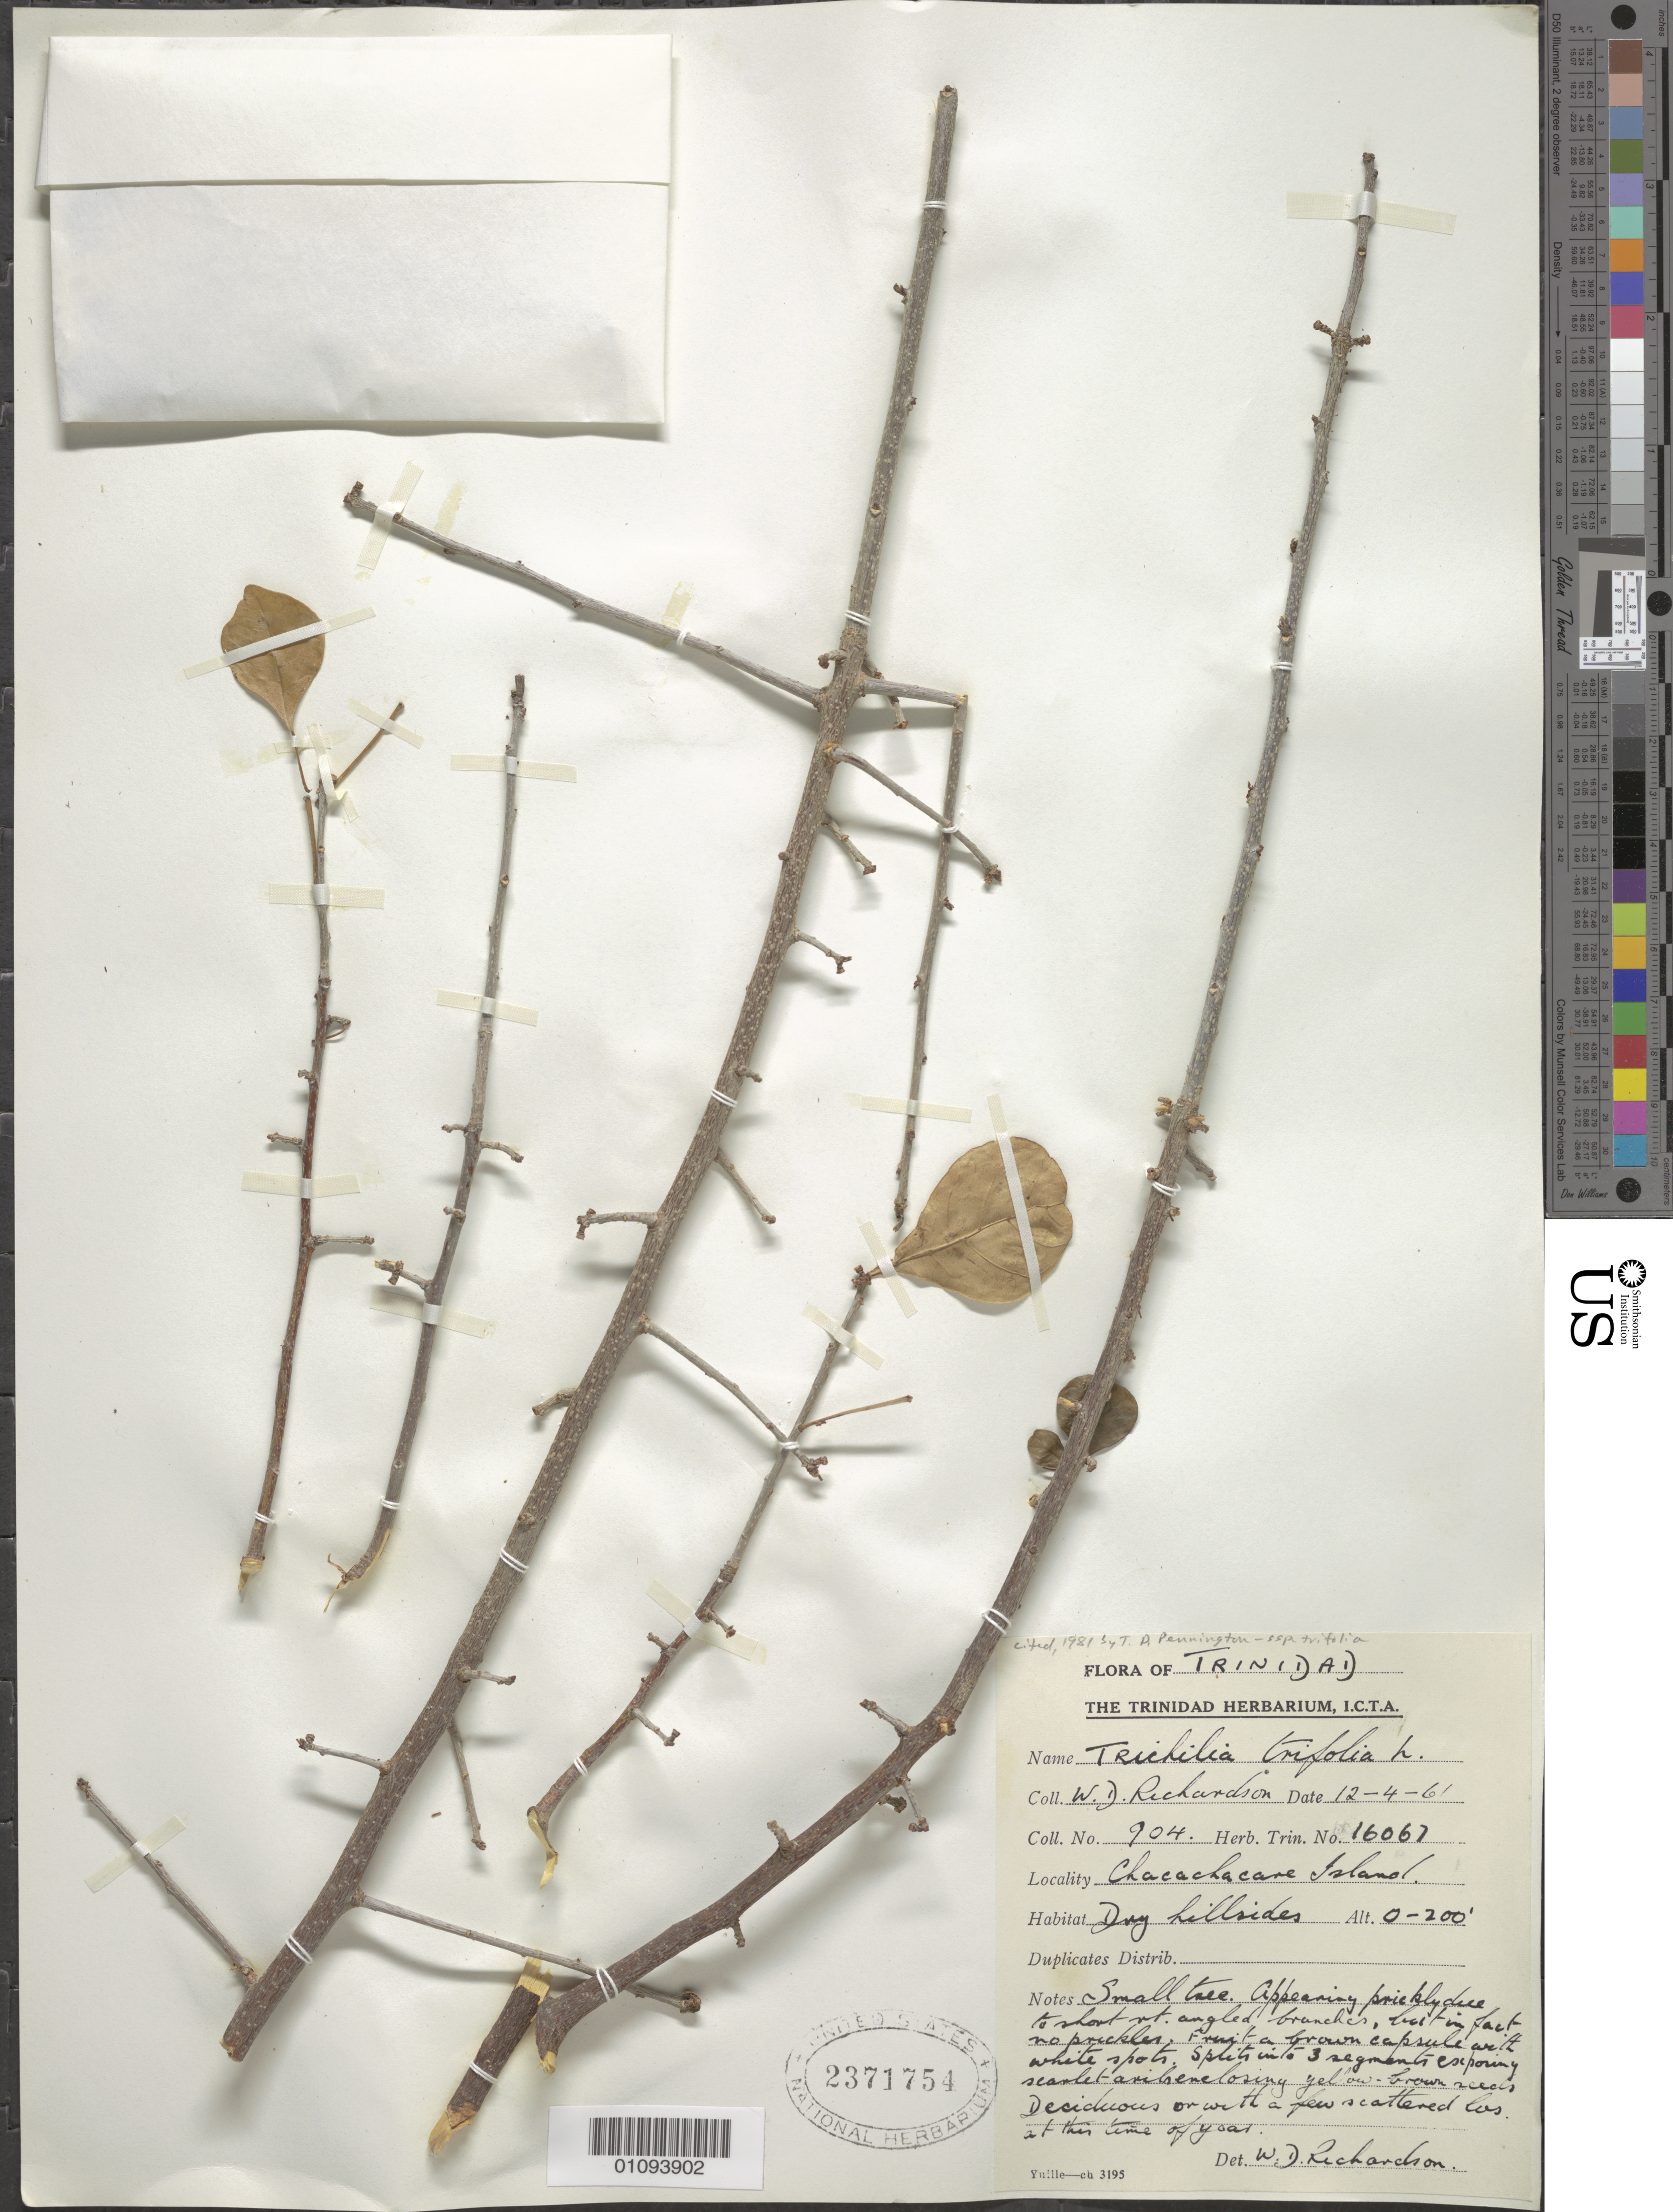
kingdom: Plantae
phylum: Tracheophyta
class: Magnoliopsida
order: Sapindales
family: Meliaceae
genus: Trichilia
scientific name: Trichilia trifolia subsp. trifolia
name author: L.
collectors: W. D. Richardson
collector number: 904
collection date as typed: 04 Dec 1861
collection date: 1861-12-04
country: Trinidad and Tobago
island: Chacachacare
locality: Chacachacare Island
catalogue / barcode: US 2371754